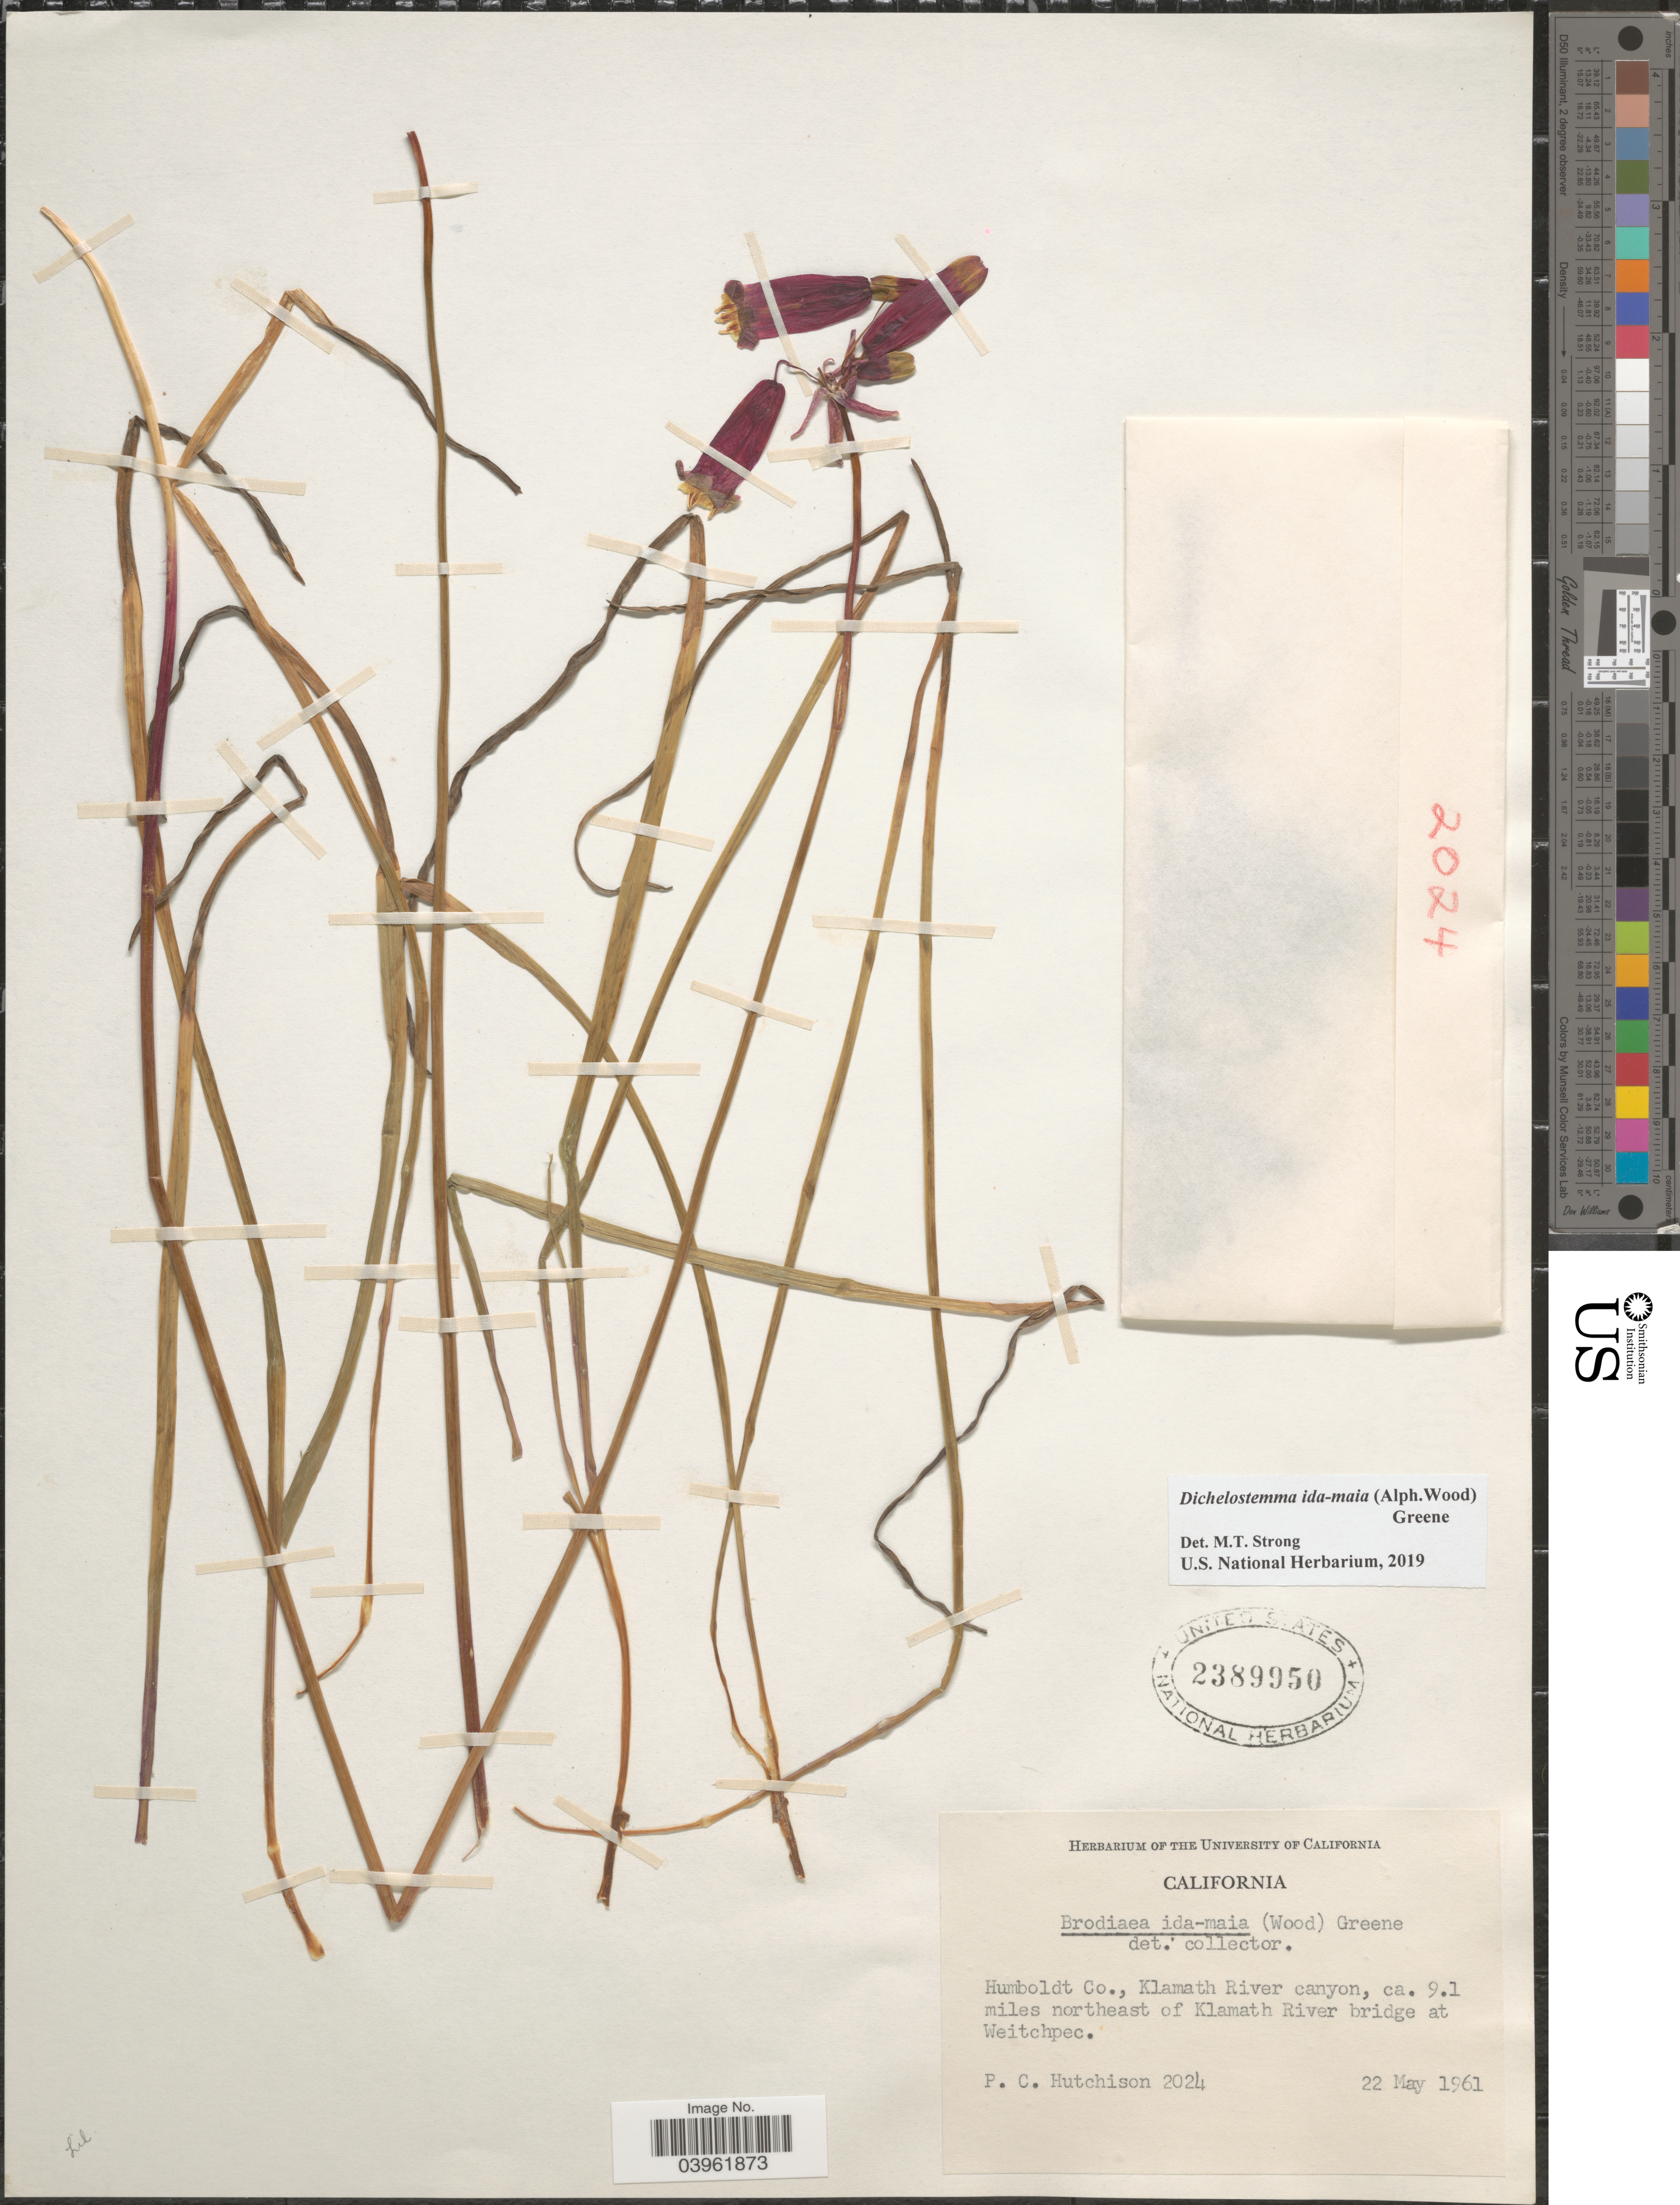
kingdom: Plantae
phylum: Tracheophyta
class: Liliopsida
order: Asparagales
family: Asparagaceae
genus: Dichelostemma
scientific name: Dichelostemma ida-maia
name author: (Alph. Wood) Greene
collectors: P. C. Hutchison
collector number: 2024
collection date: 1961-05-22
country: United States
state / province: California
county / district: Humboldt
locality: Humboldt Co., Klamath River canyon, ca. 9.1 miles northeast of Klamath River bridge at Weitchpec.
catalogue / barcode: US 2389950